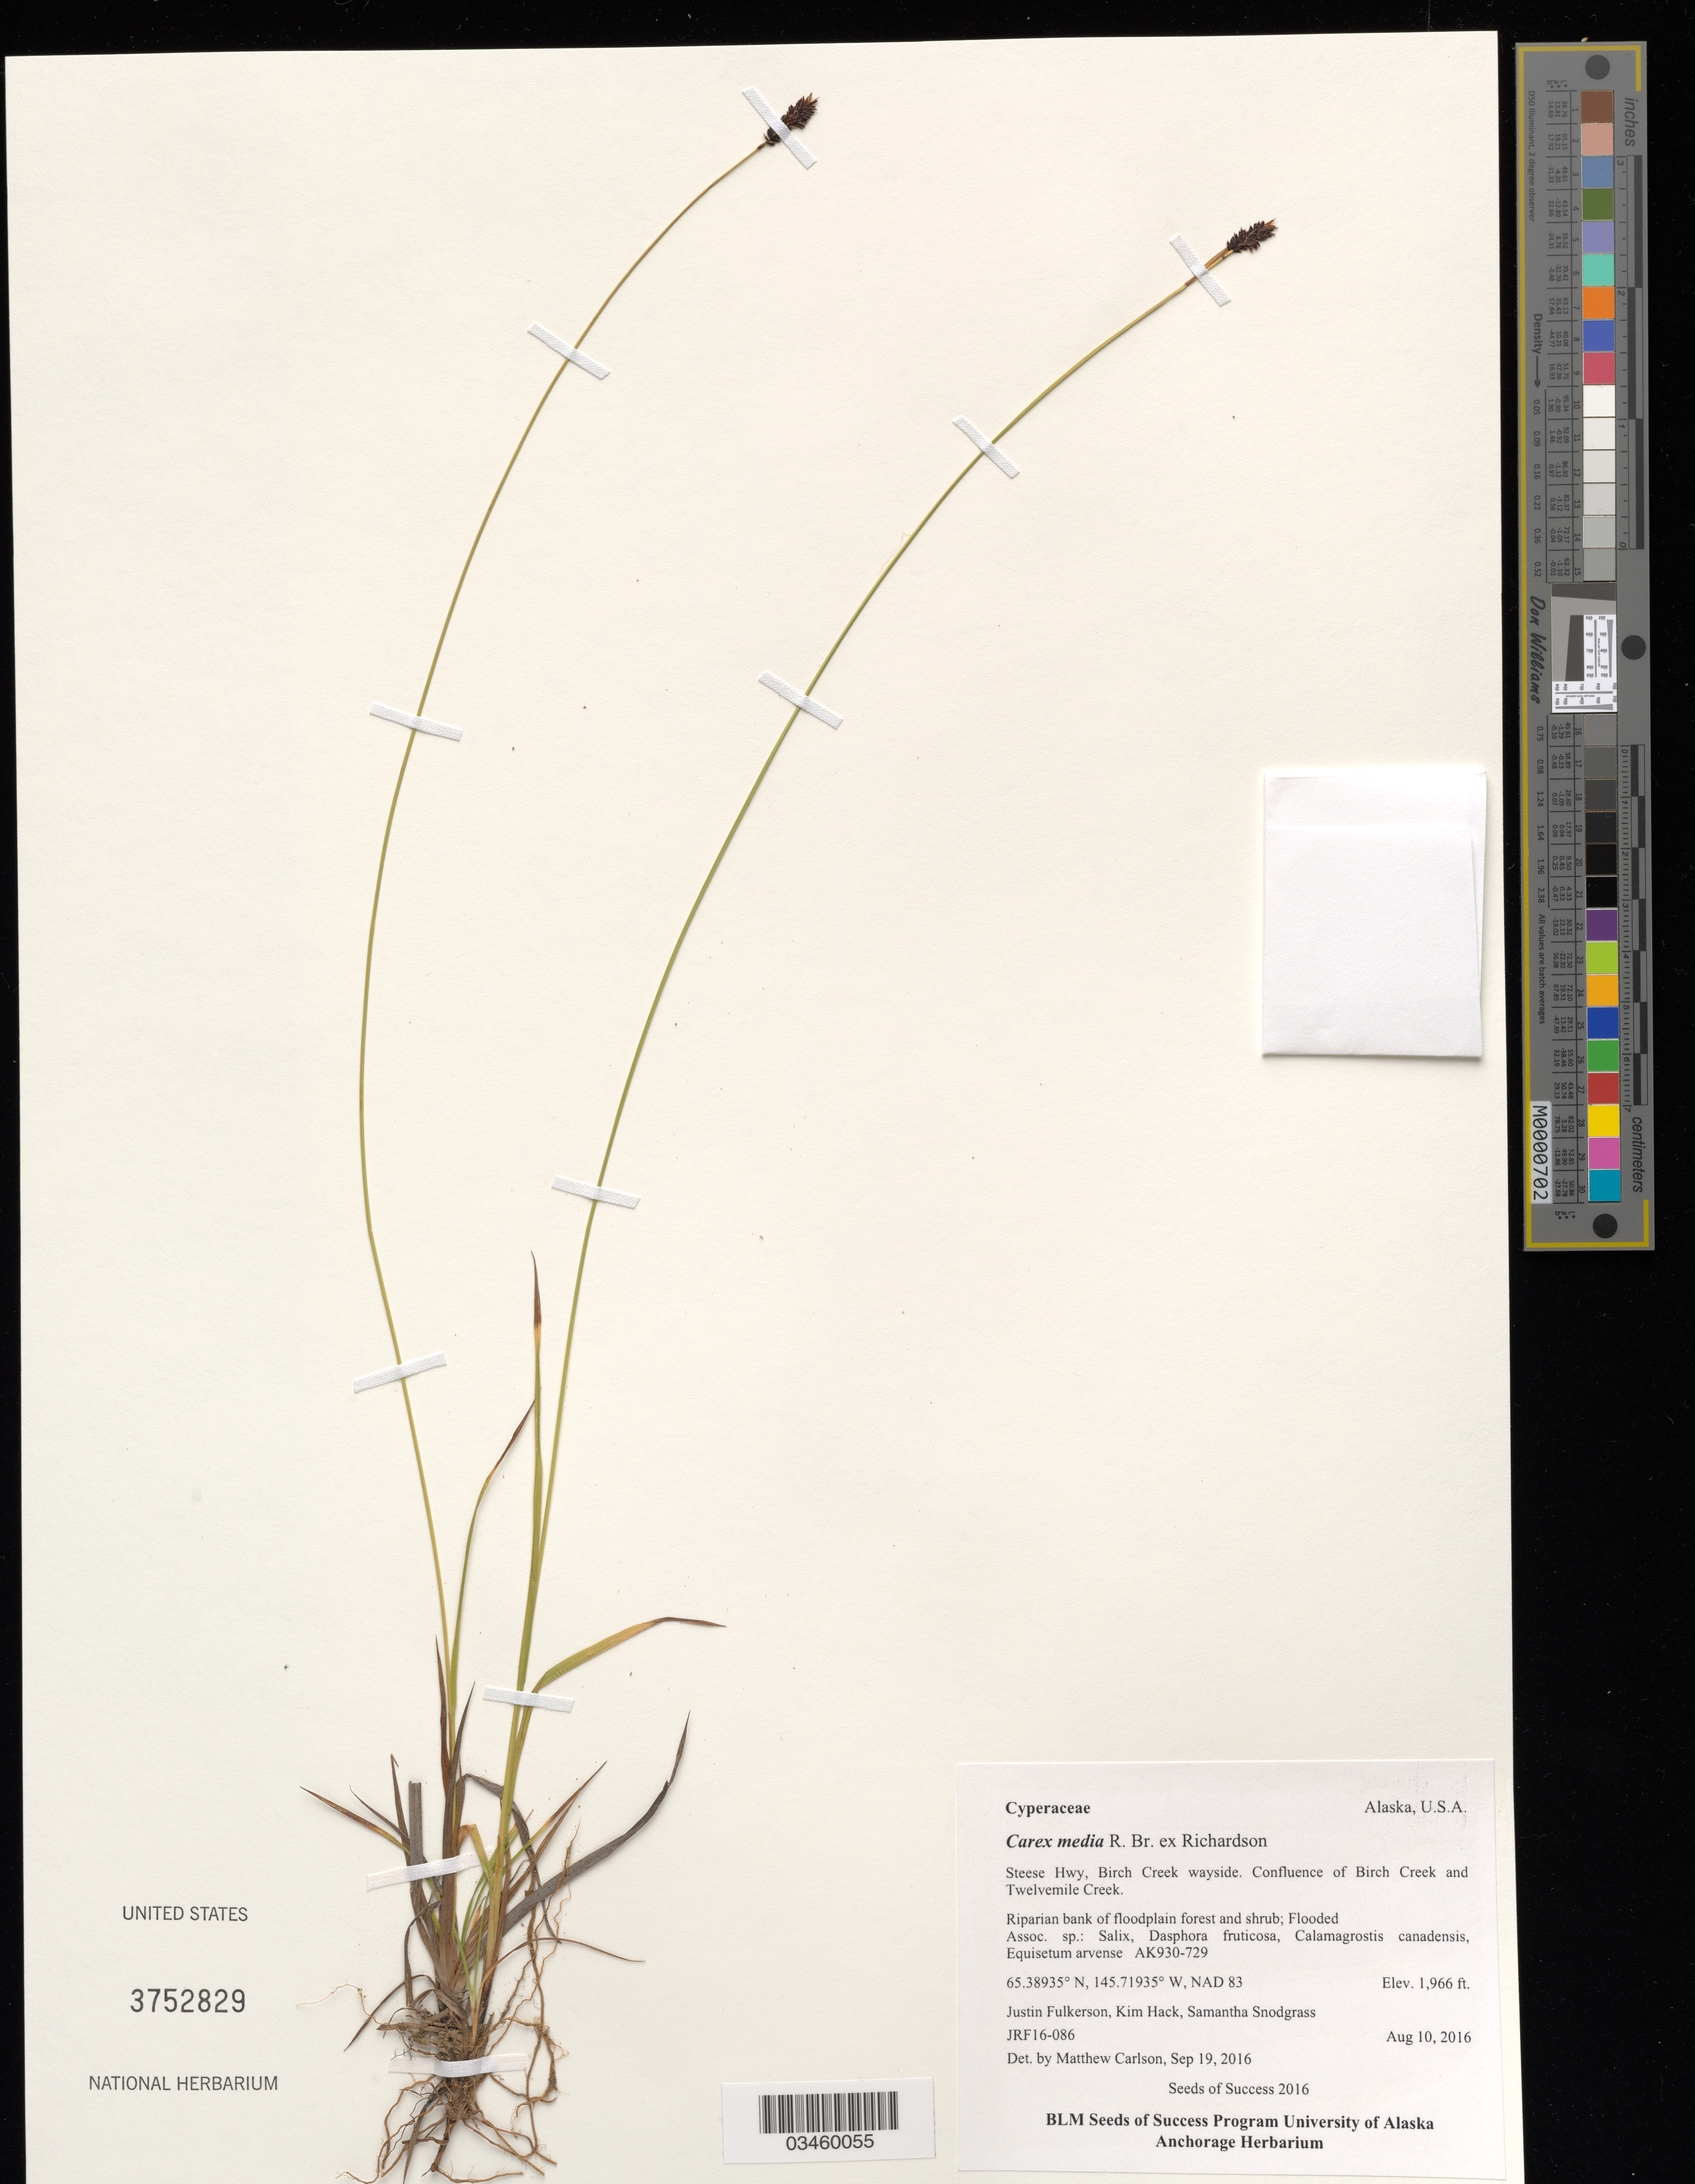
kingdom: Plantae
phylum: Tracheophyta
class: Liliopsida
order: Poales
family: Cyperaceae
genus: Carex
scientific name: Carex media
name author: R. Br.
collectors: J. Fulkerson, K. Hack & S. Snodgrass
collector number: AK930-729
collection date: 2016-08-10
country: United States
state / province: Alaska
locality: Steese Hwy, confluence of Birch Creek and Twelvemile Creek.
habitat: Riparian bank of floodplain forest and shrub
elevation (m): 599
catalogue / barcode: US 3752829